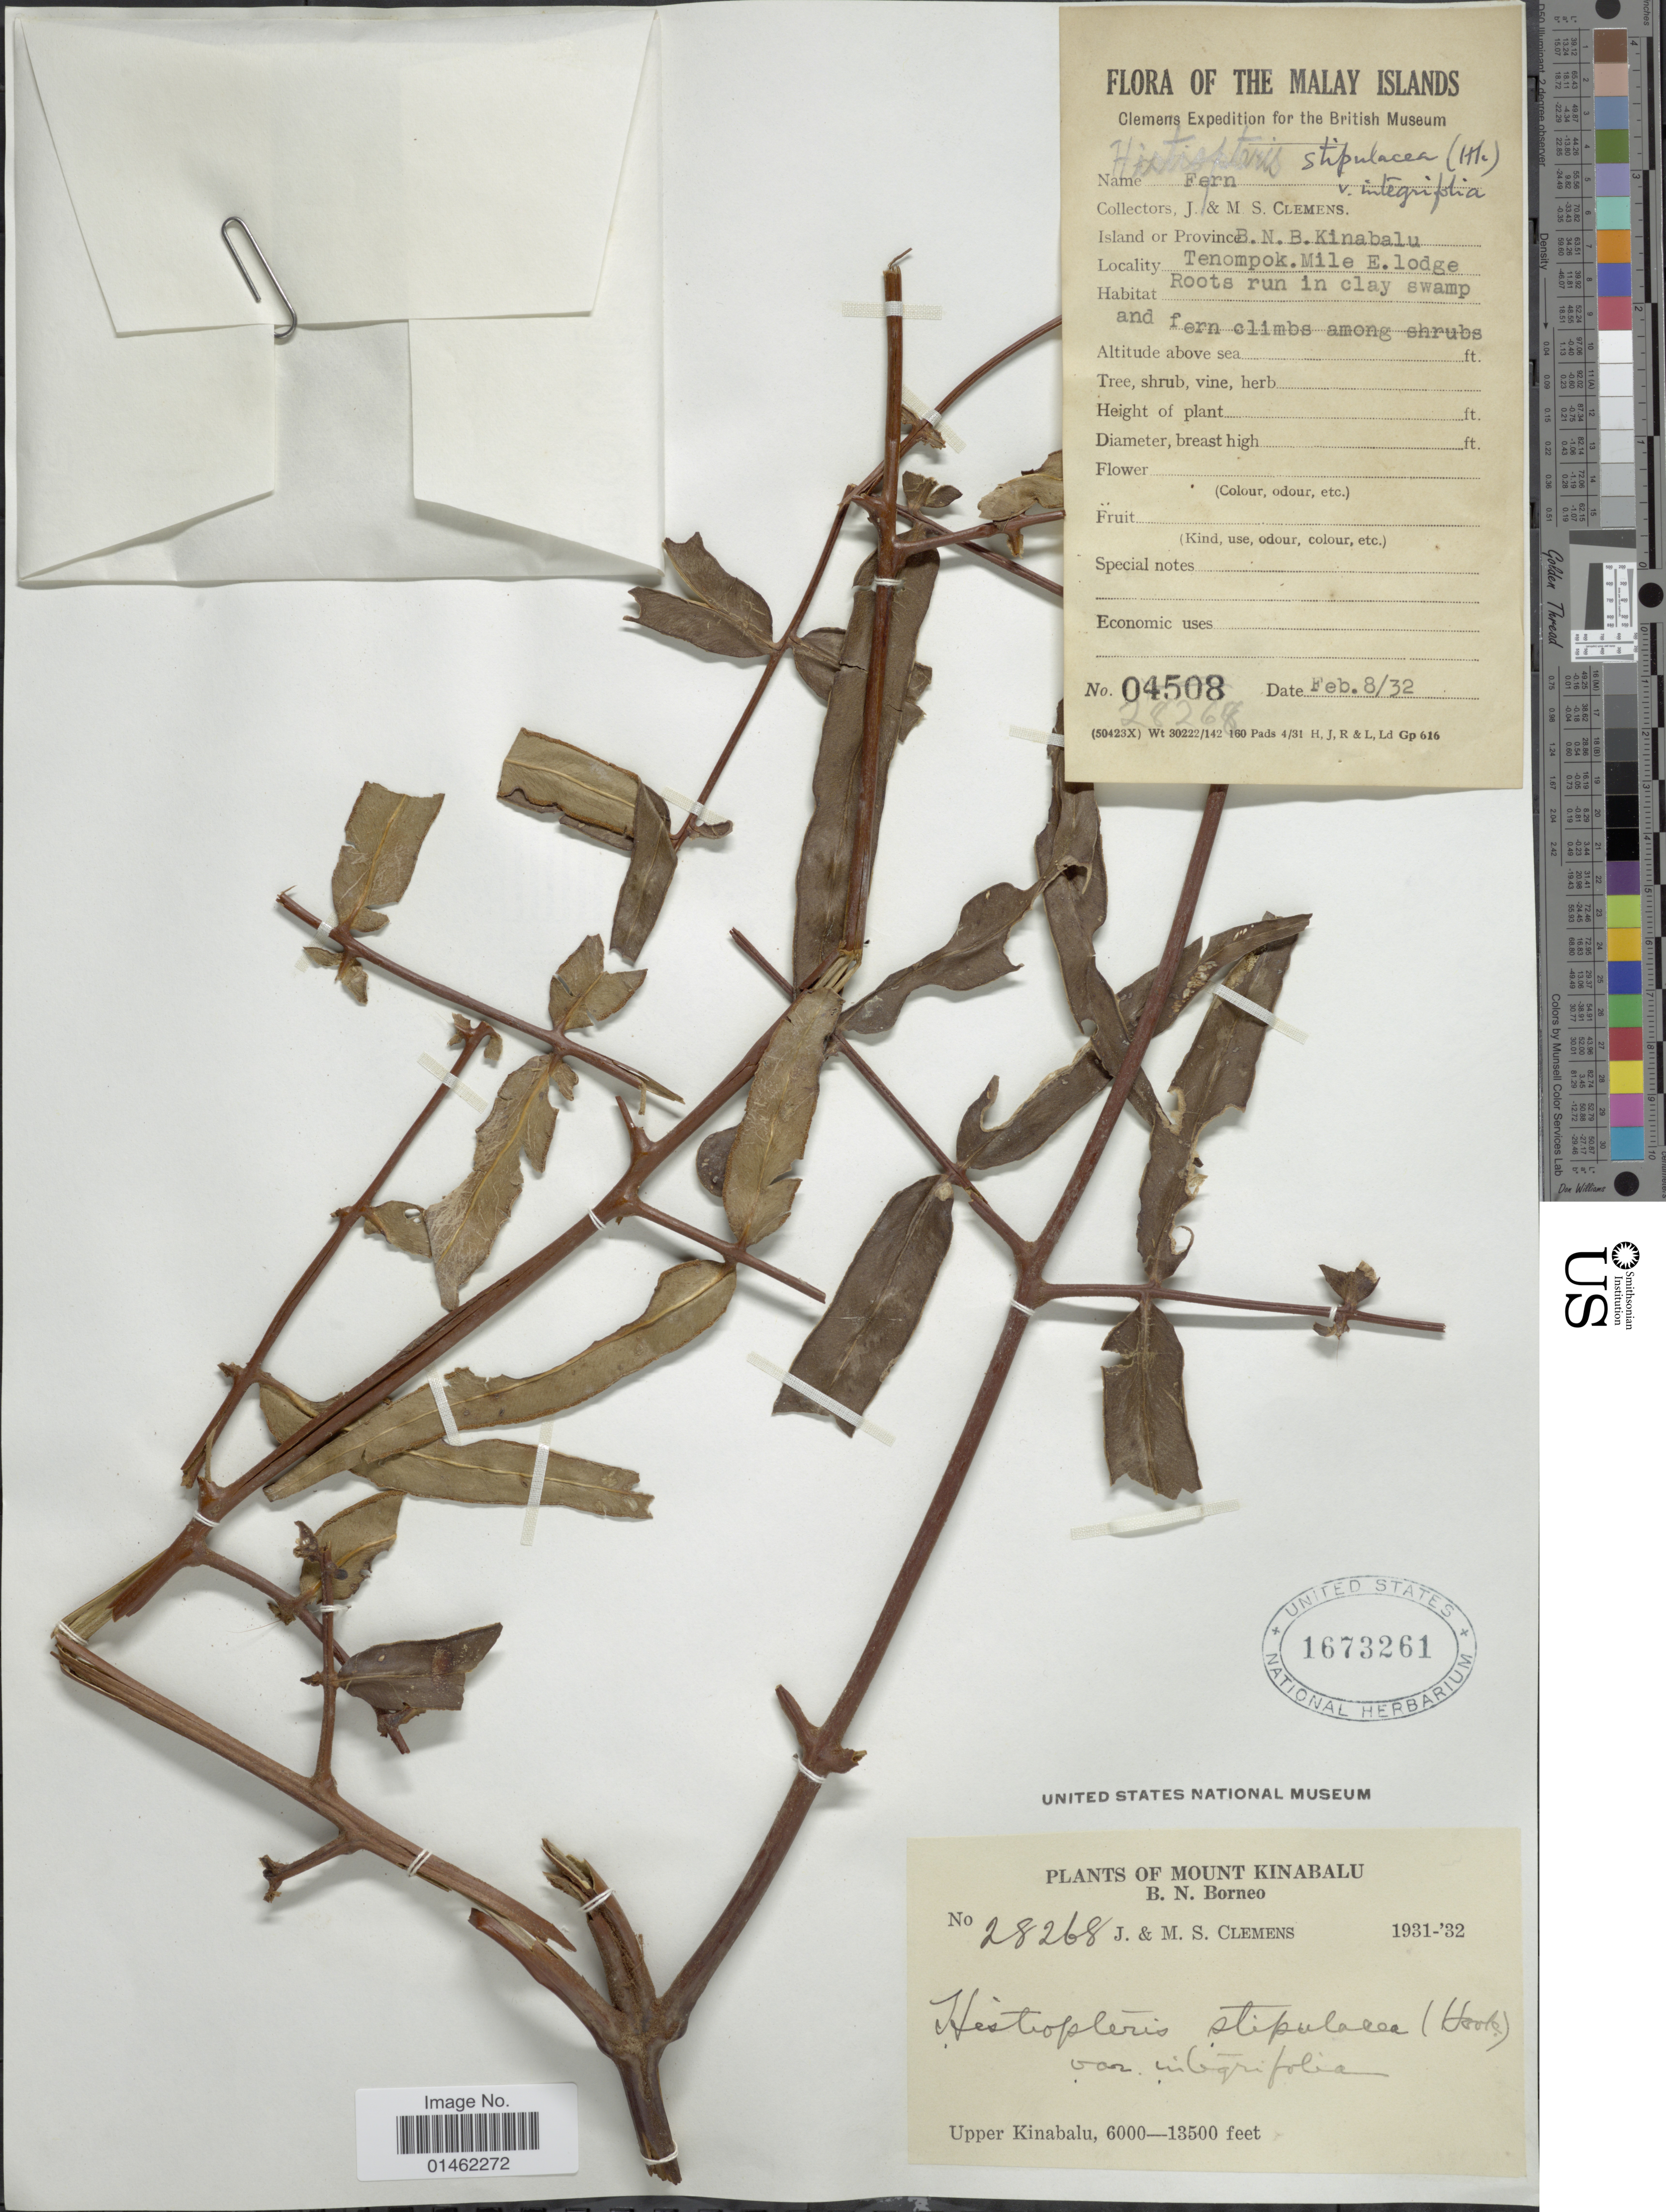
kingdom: Plantae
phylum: Tracheophyta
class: Polypodiopsida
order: Polypodiales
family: Dennstaedtiaceae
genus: Histiopteris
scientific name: Histiopteris stipulacea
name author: (Hook.) Copel.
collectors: J. Clemens & M. S. Clemens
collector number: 28268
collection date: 1932-02-08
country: Malaysia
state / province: Sabah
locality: Mount Kinabalu, B.N. Borneo, Upper Kinabalu, Tenompok Mile E. lodge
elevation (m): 1829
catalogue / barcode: US 1673261